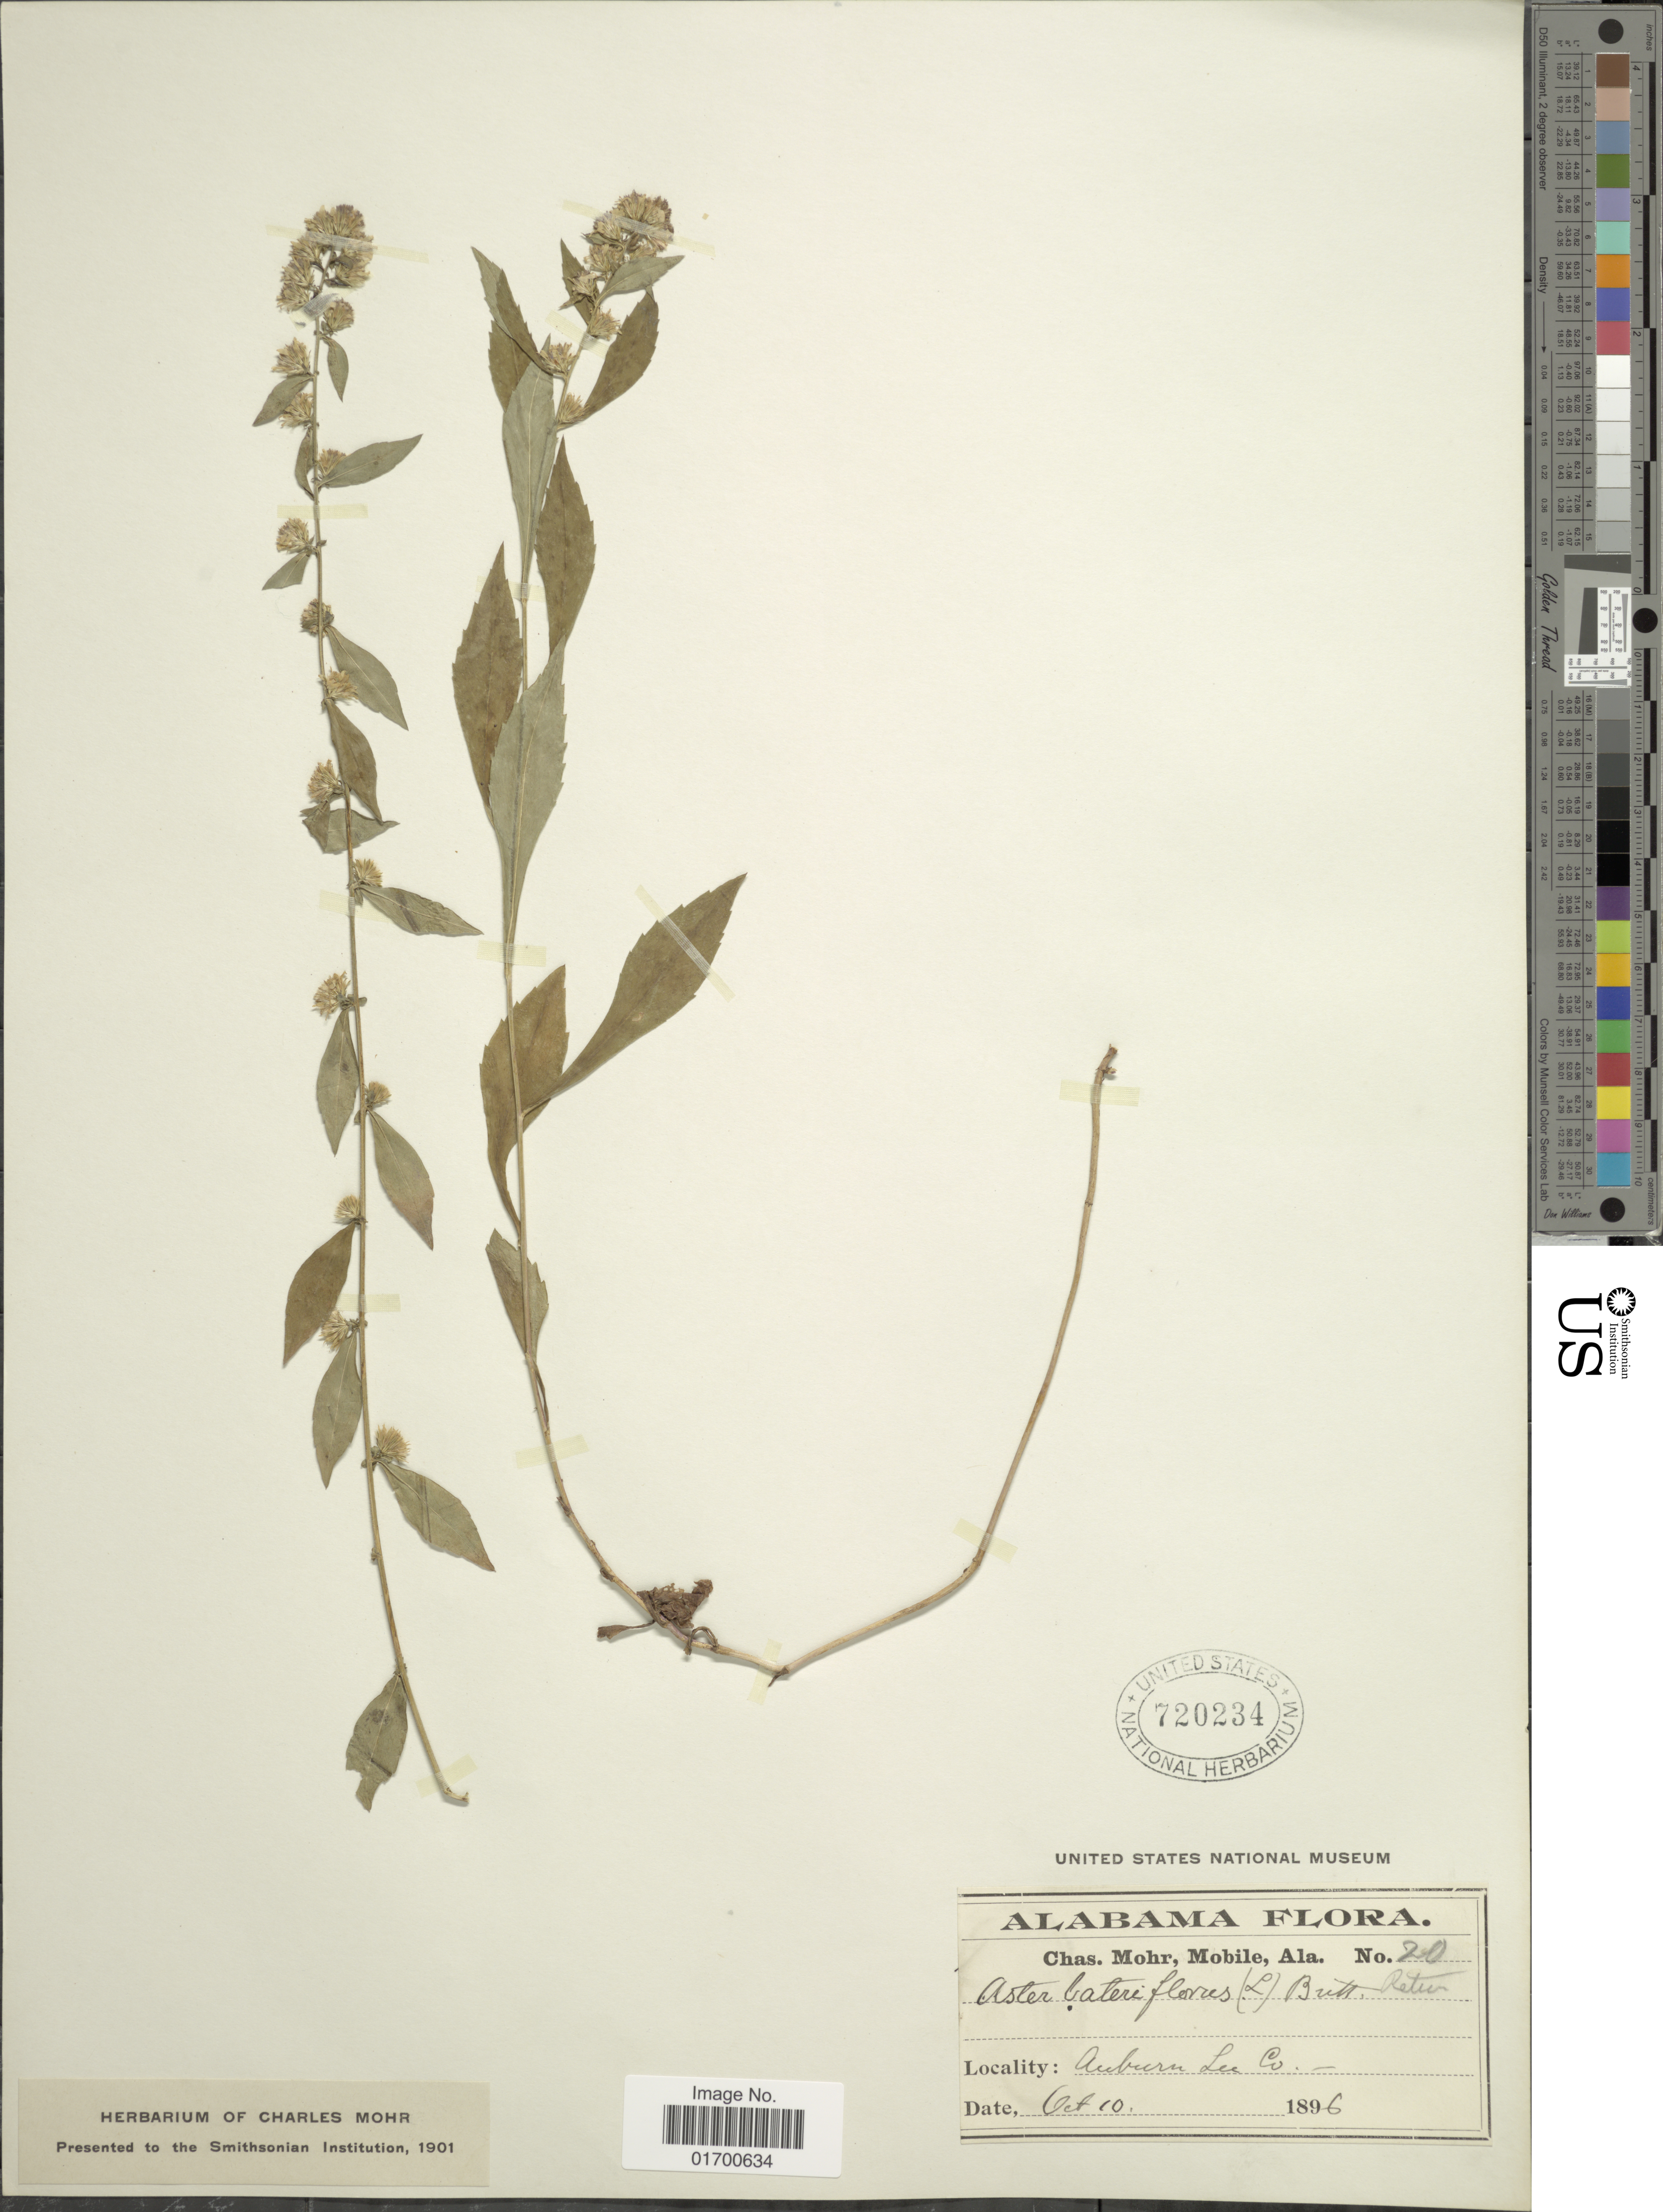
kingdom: Plantae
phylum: Tracheophyta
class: Magnoliopsida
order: Asterales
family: Asteraceae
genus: Symphyotrichum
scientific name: Symphyotrichum lateriflorum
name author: (L.) Á. Löve & D. Löve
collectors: Mohr, C. T. (herbarium)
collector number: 20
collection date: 1896-10-10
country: United States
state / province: Alabama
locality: Auburn Lee Co.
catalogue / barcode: US 720234